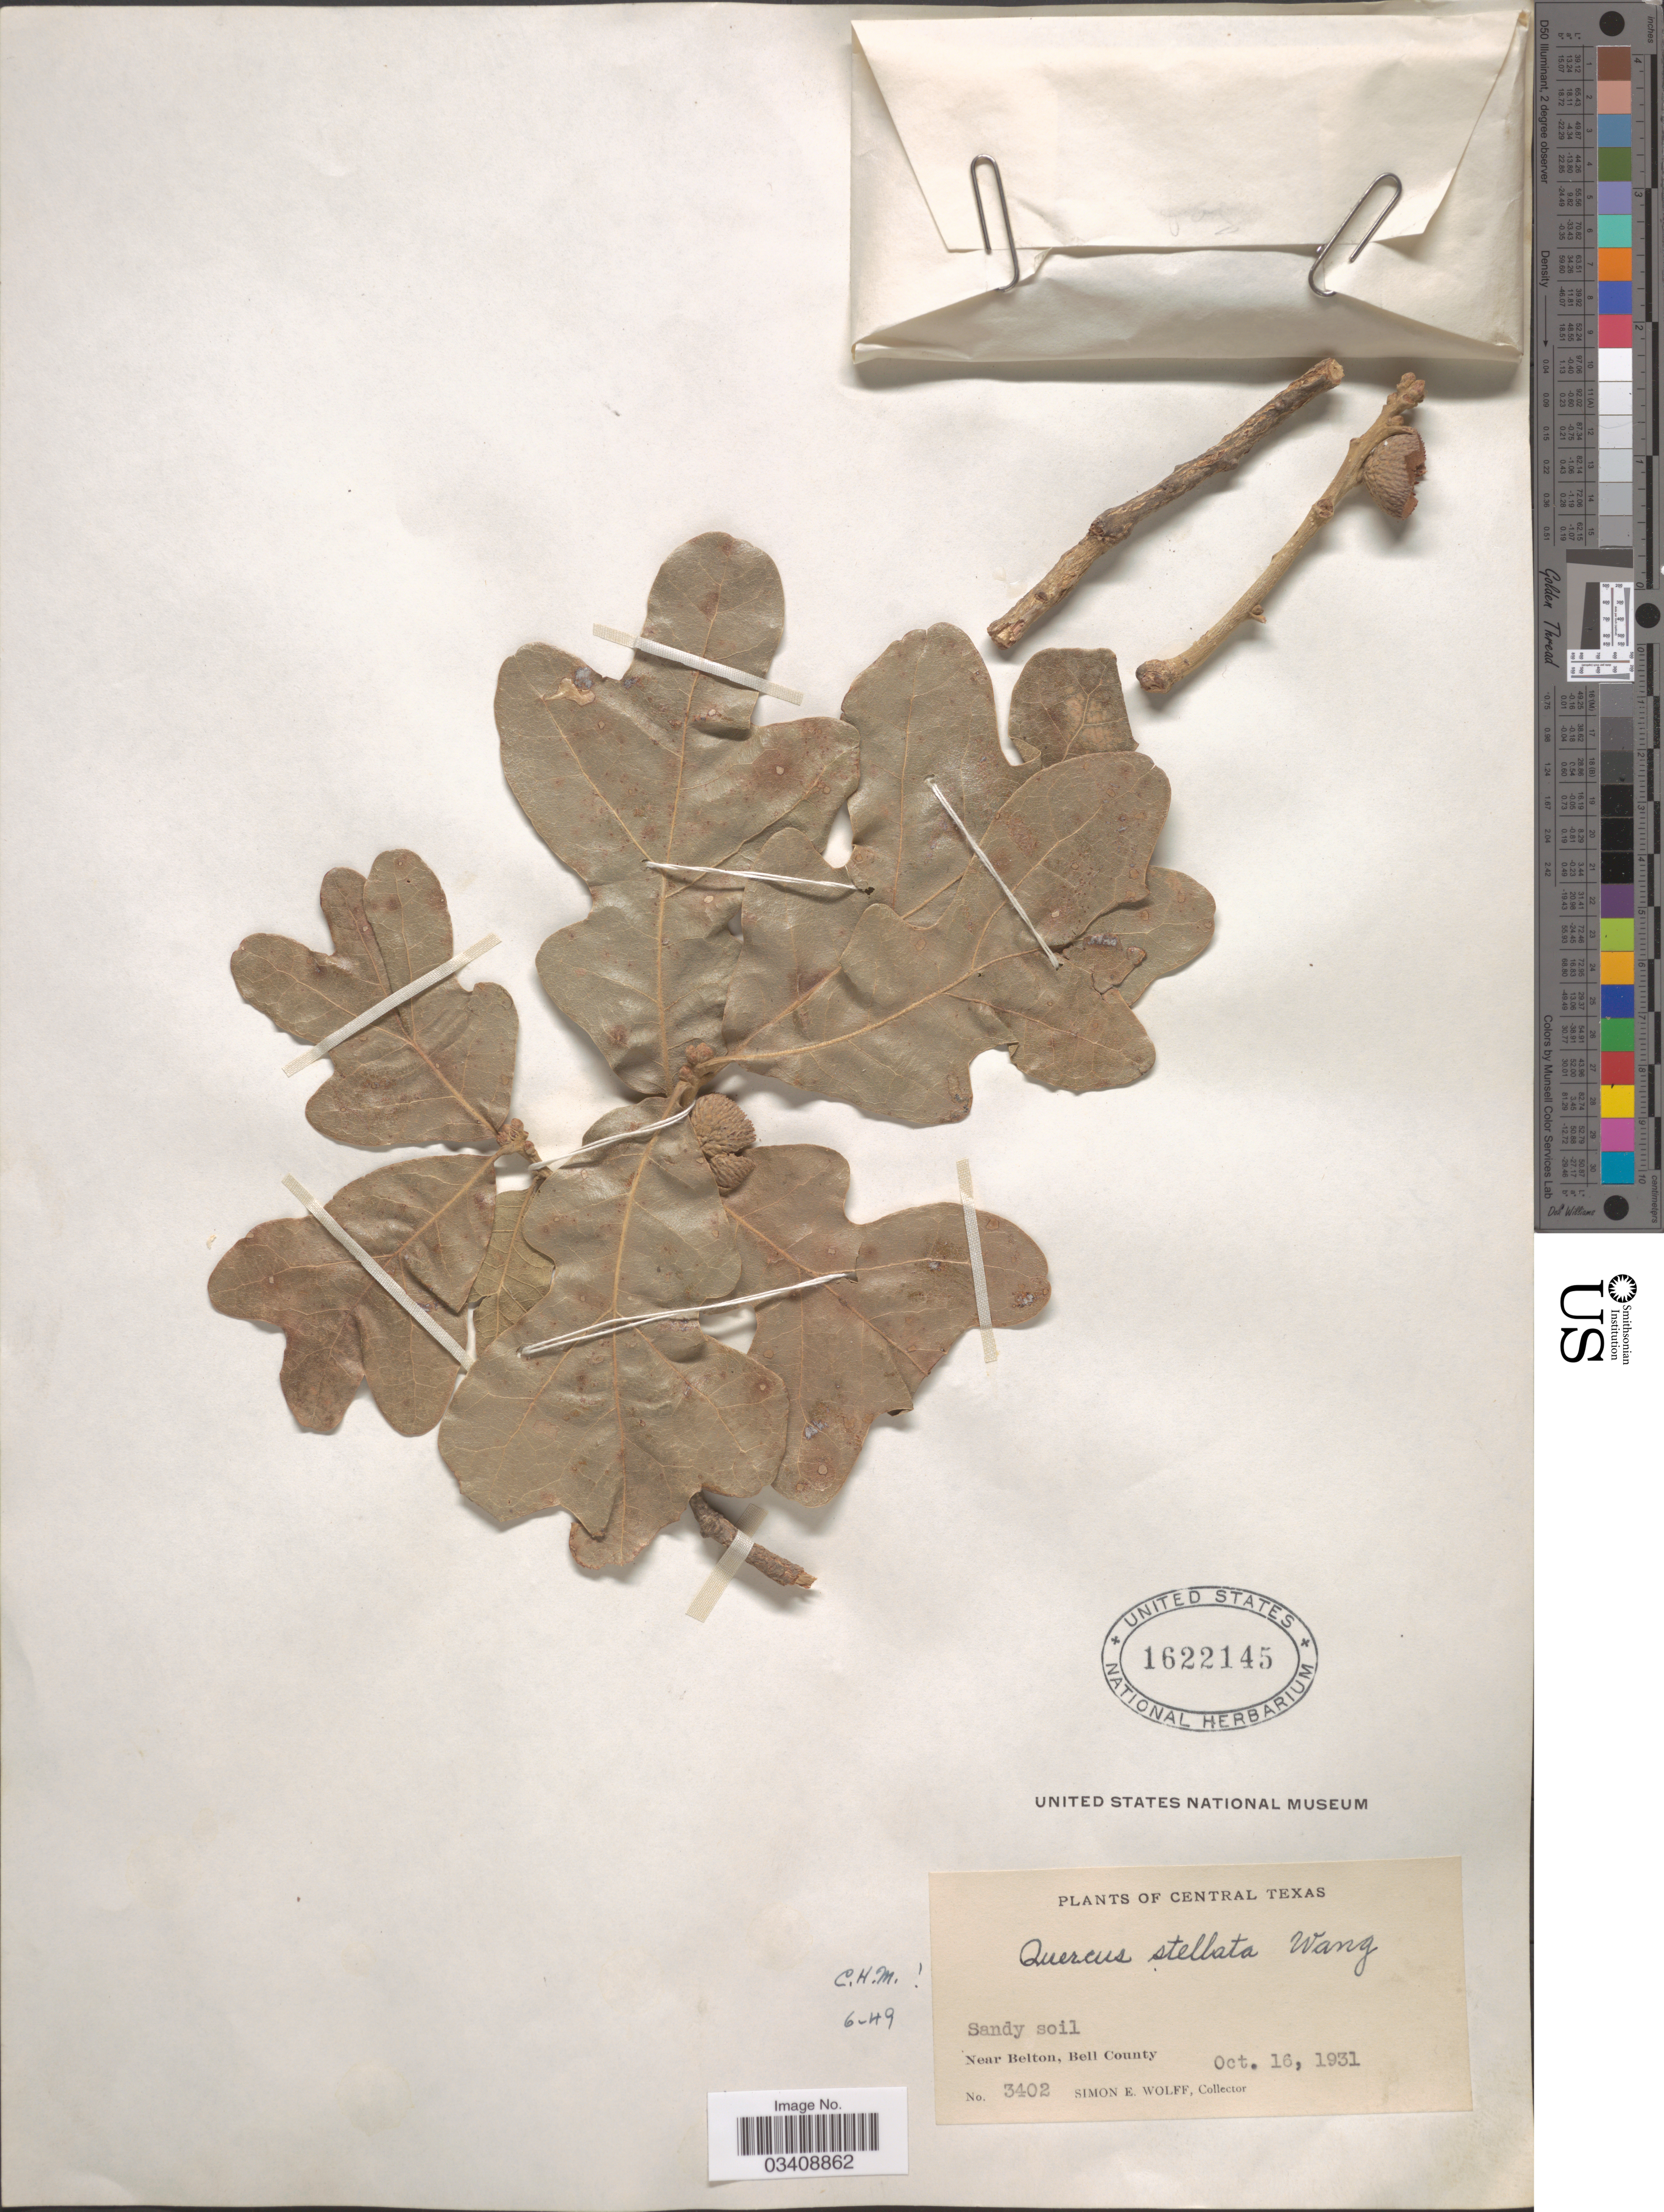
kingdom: Plantae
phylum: Tracheophyta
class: Magnoliopsida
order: Fagales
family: Fagaceae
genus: Quercus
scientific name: Quercus stellata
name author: Wangenh.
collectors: S. E. Wolff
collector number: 3402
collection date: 1931-10-16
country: United States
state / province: Texas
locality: Central Texas. Near Belton, Bell County.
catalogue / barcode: US 1622145